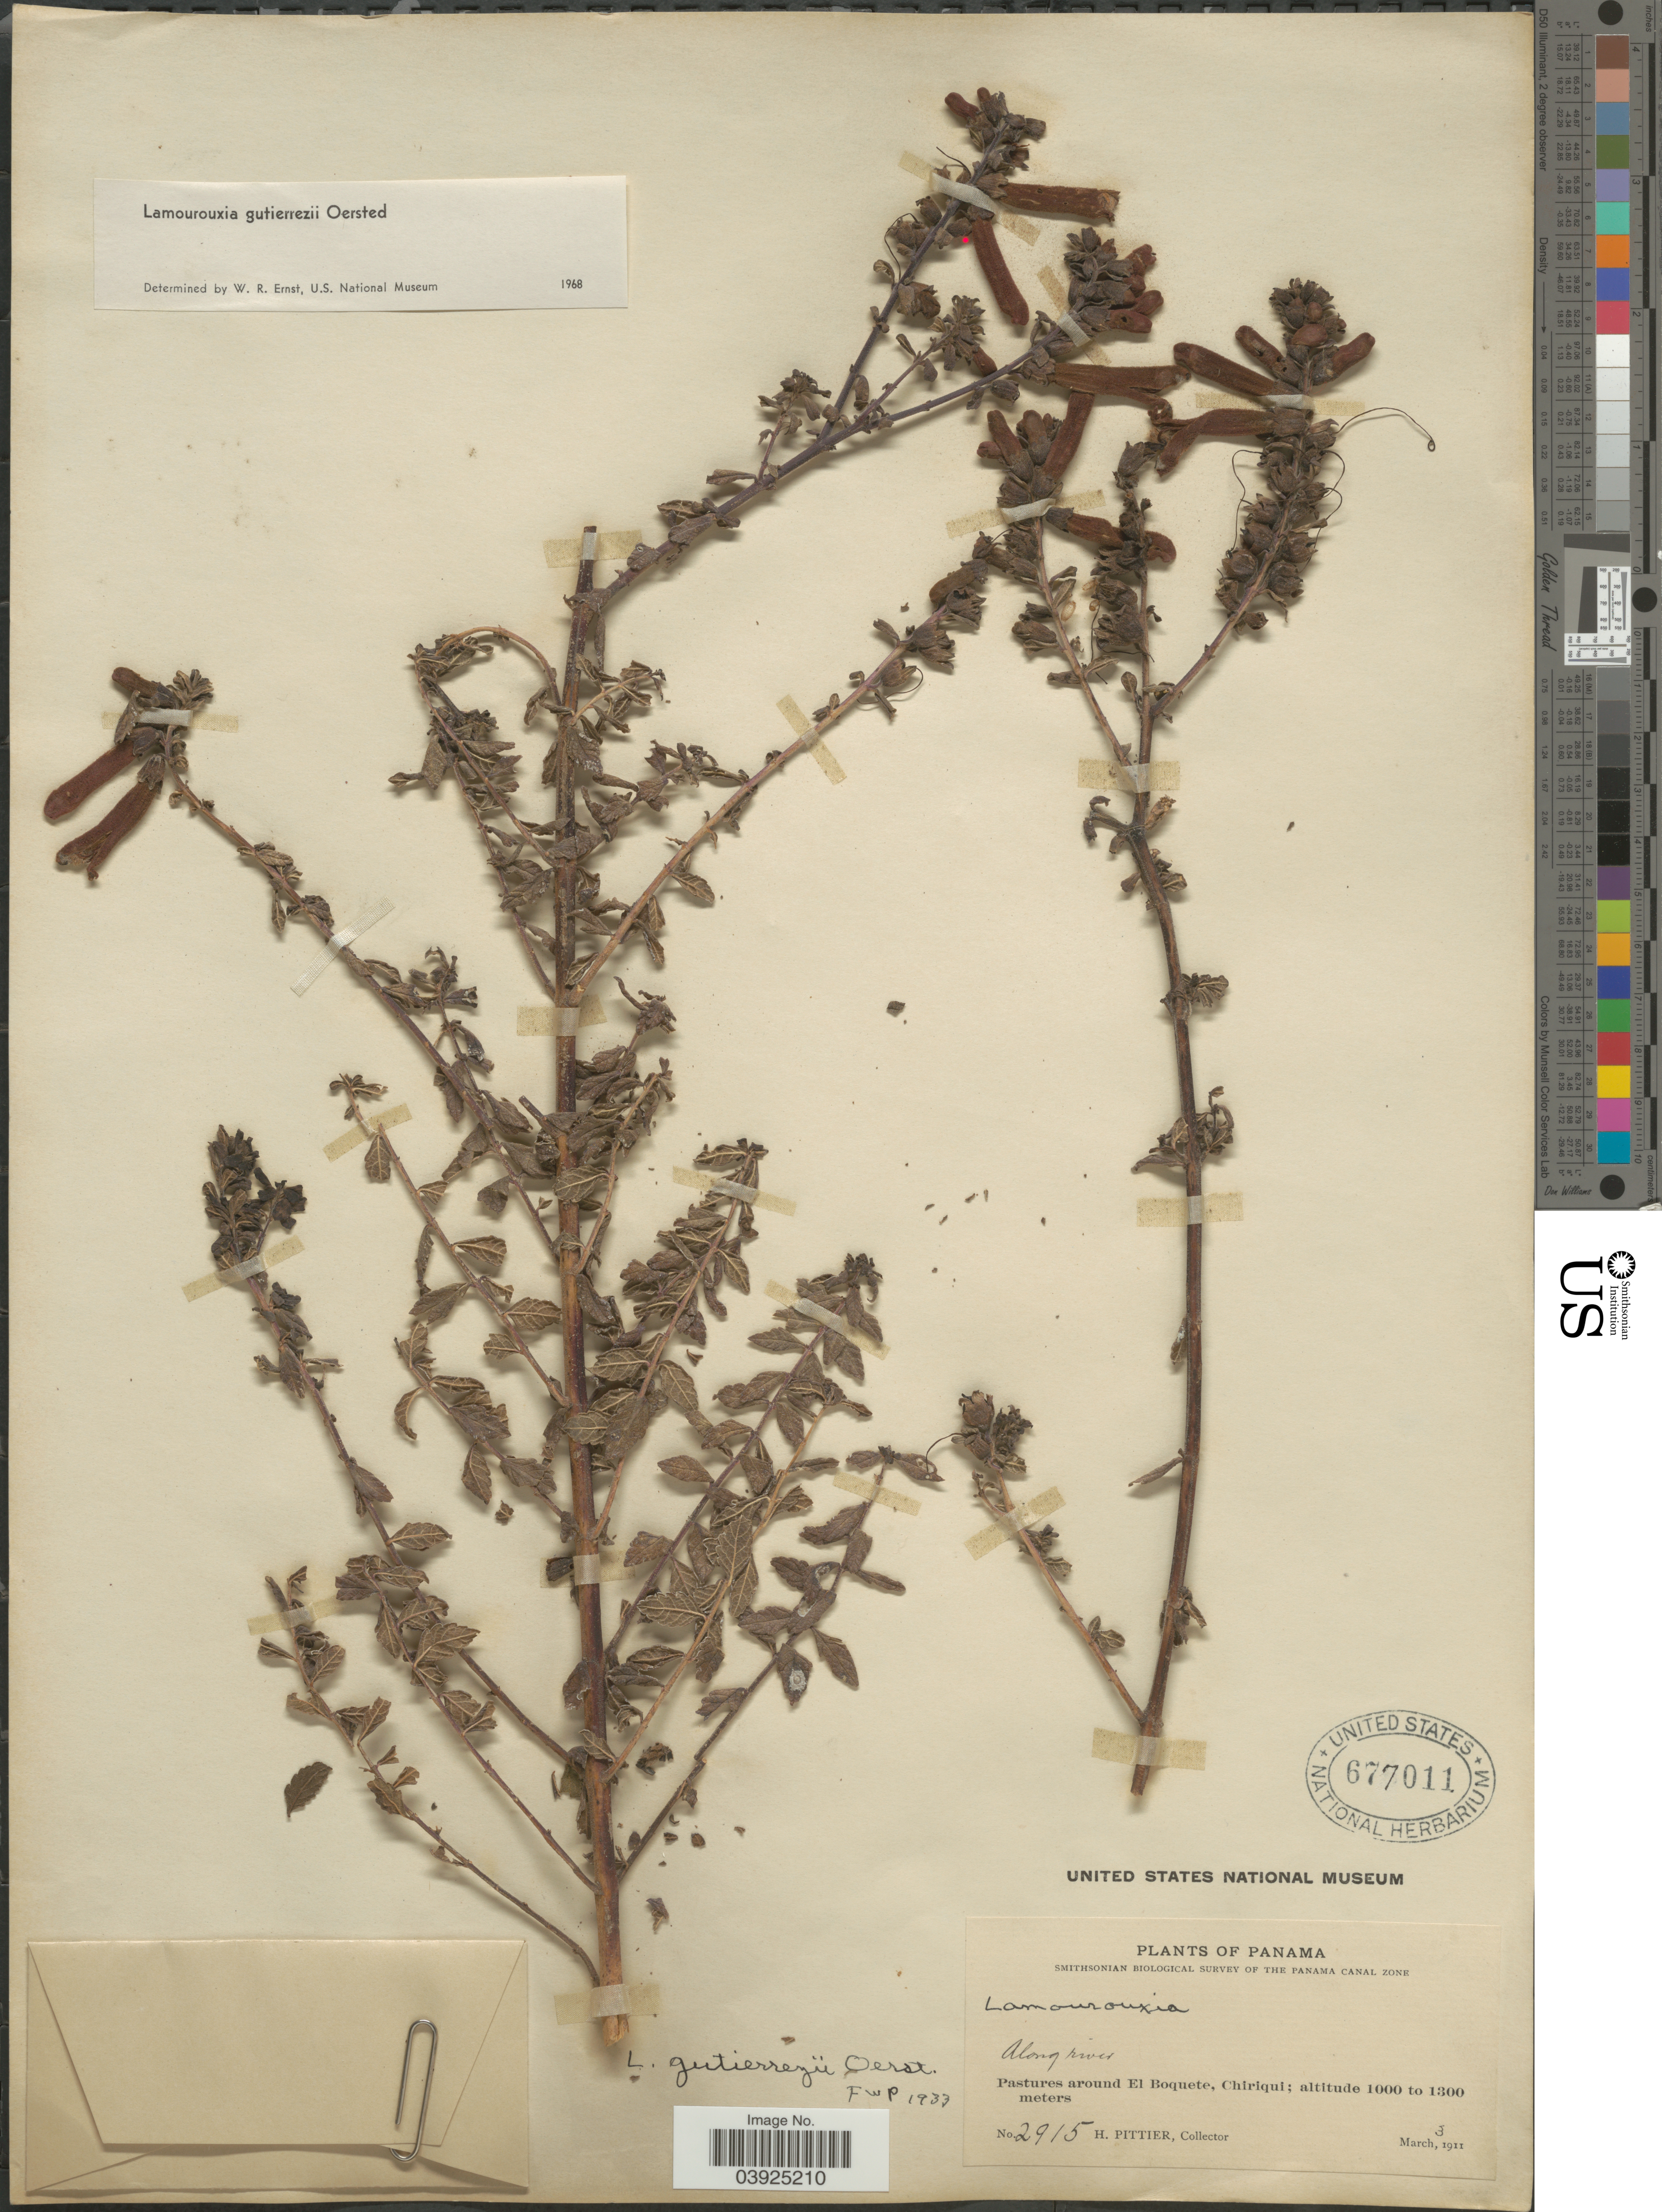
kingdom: Plantae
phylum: Tracheophyta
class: Magnoliopsida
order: Lamiales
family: Orobanchaceae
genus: Lamourouxia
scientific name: Lamourouxia gutierrezii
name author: Oerst.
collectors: H. F. Pittier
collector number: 2915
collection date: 1911-03-03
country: Panama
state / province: Chiriqui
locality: Pastures around El Boquete.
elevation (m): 1000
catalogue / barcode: US 677011